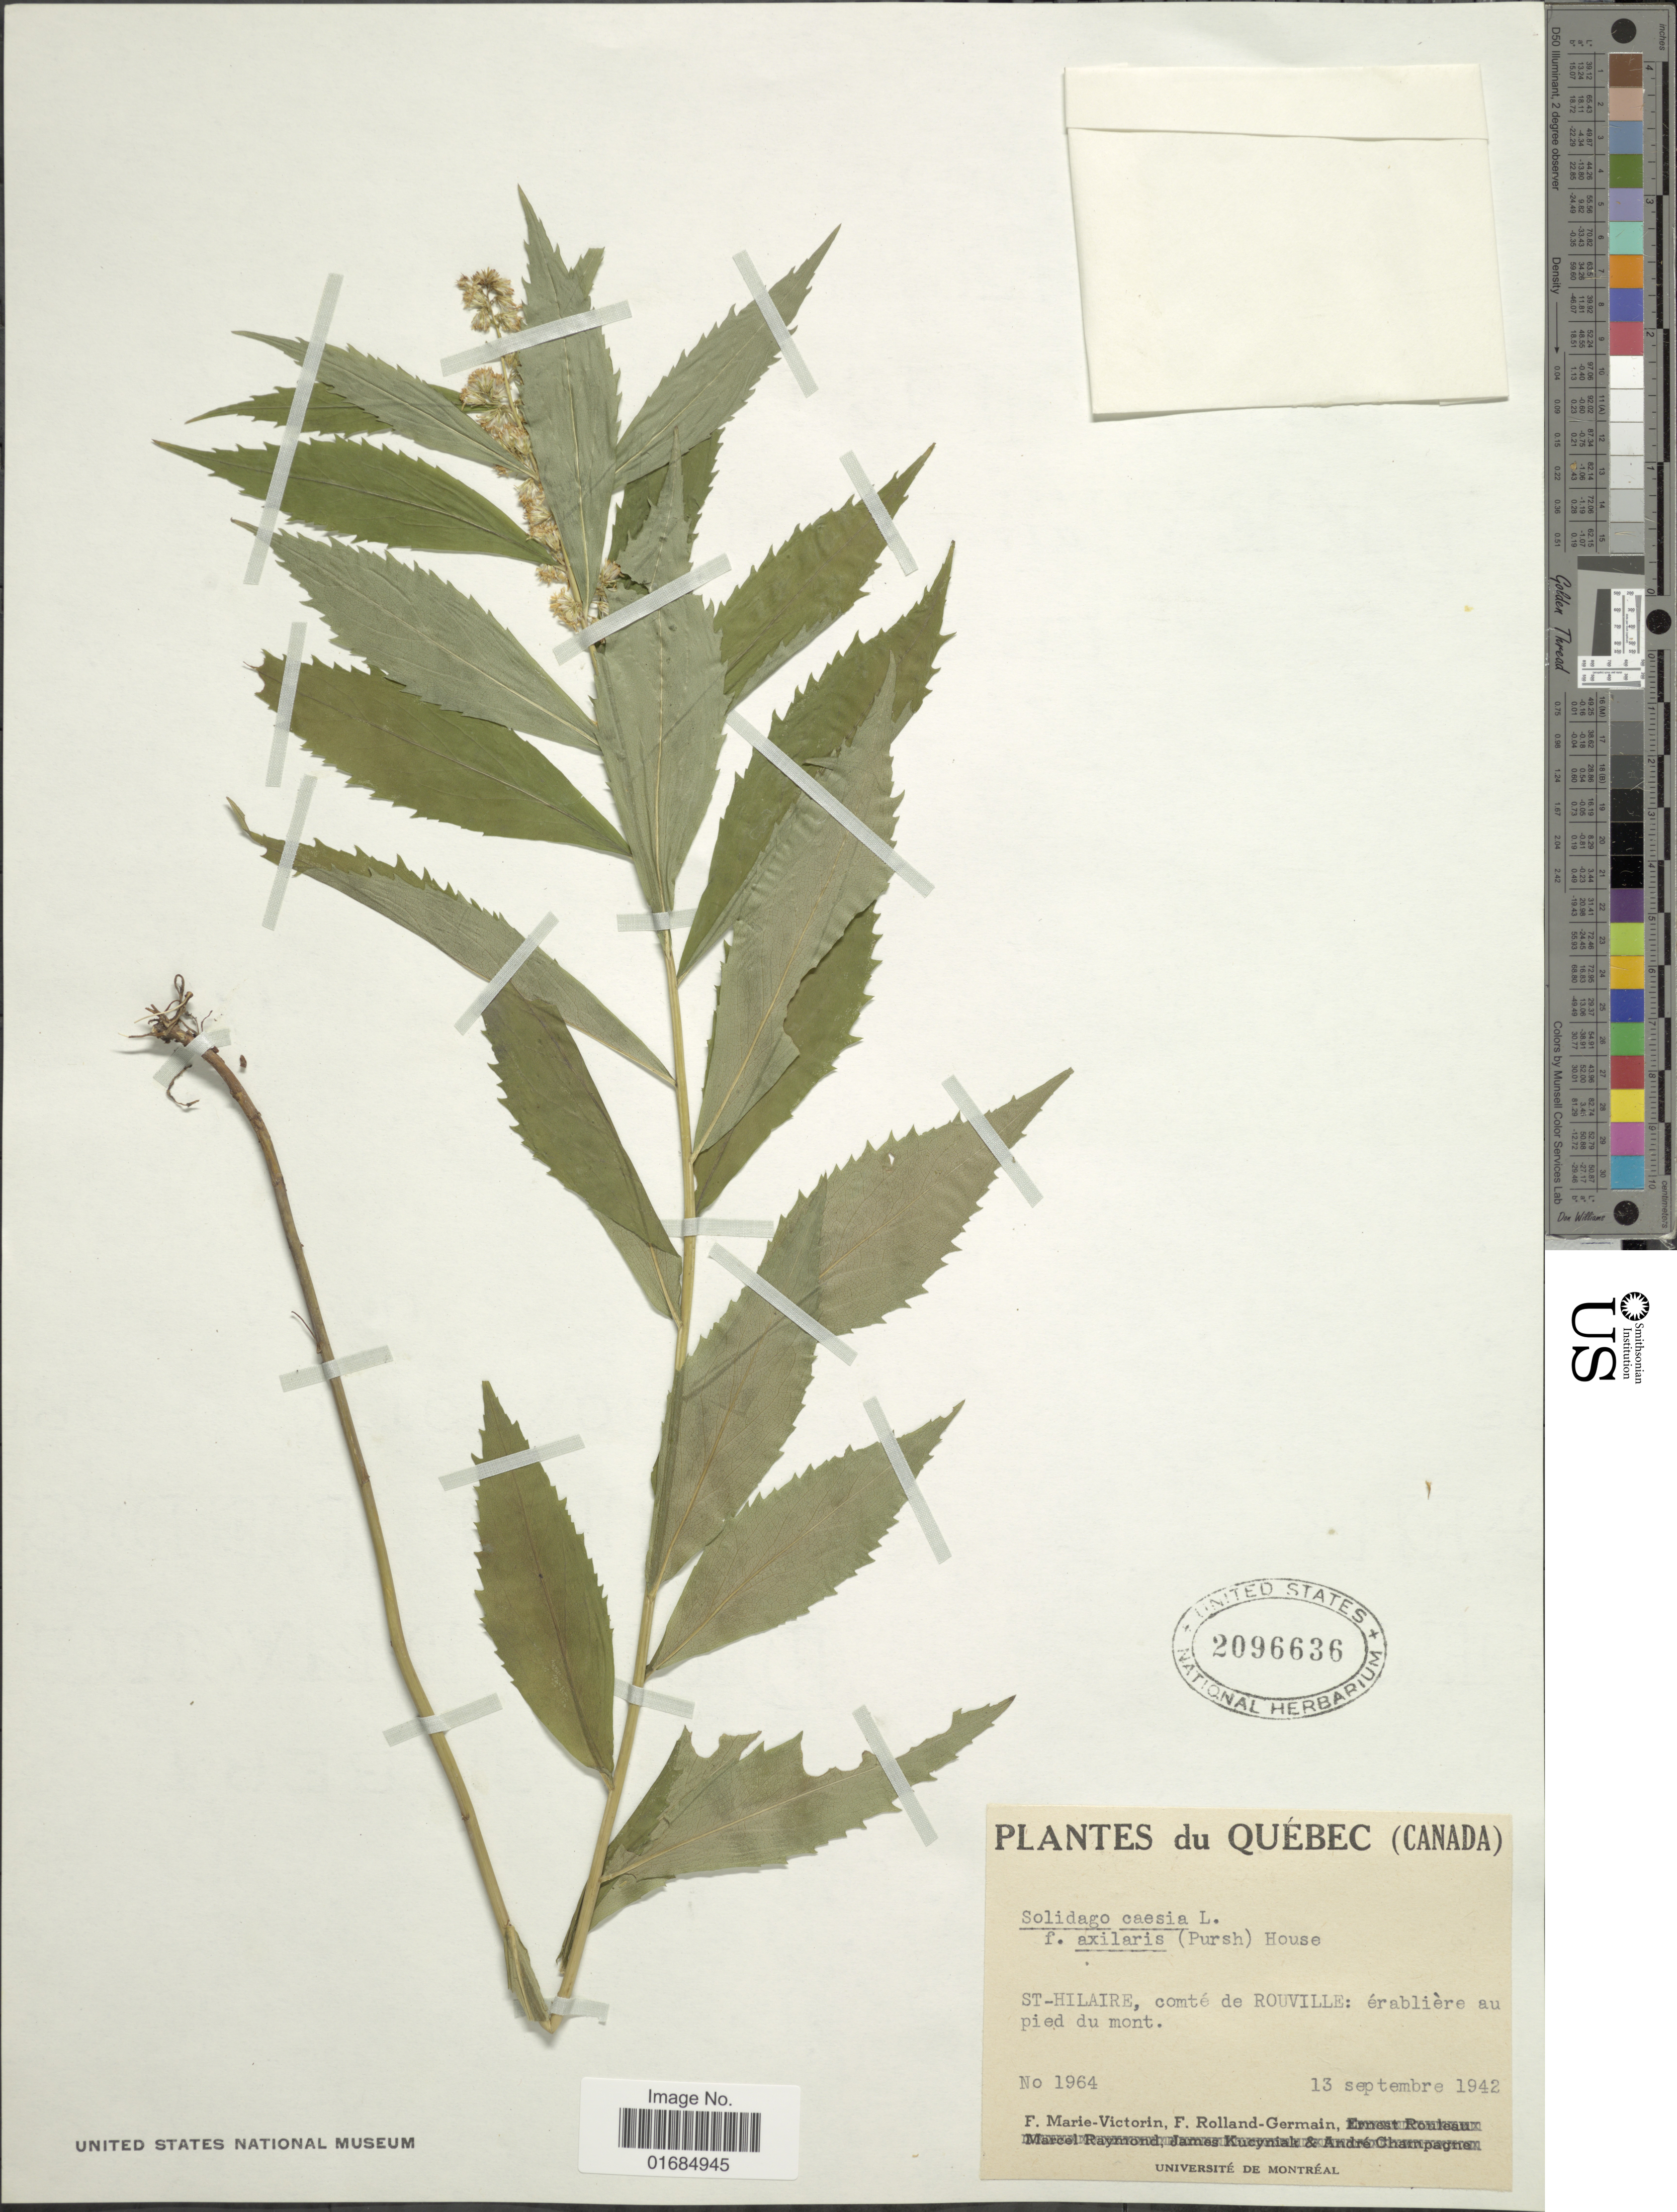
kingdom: Plantae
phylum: Tracheophyta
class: Magnoliopsida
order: Asterales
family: Asteraceae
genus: Solidago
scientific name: Solidago caesia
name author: L.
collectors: F. Marie-Victorin & Rolland-Germain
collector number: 1964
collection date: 1942-09-13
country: Canada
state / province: Quebec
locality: St - Hilaire, Comte de Rouville: Erabliere au peid du mont.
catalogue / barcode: US 2096636